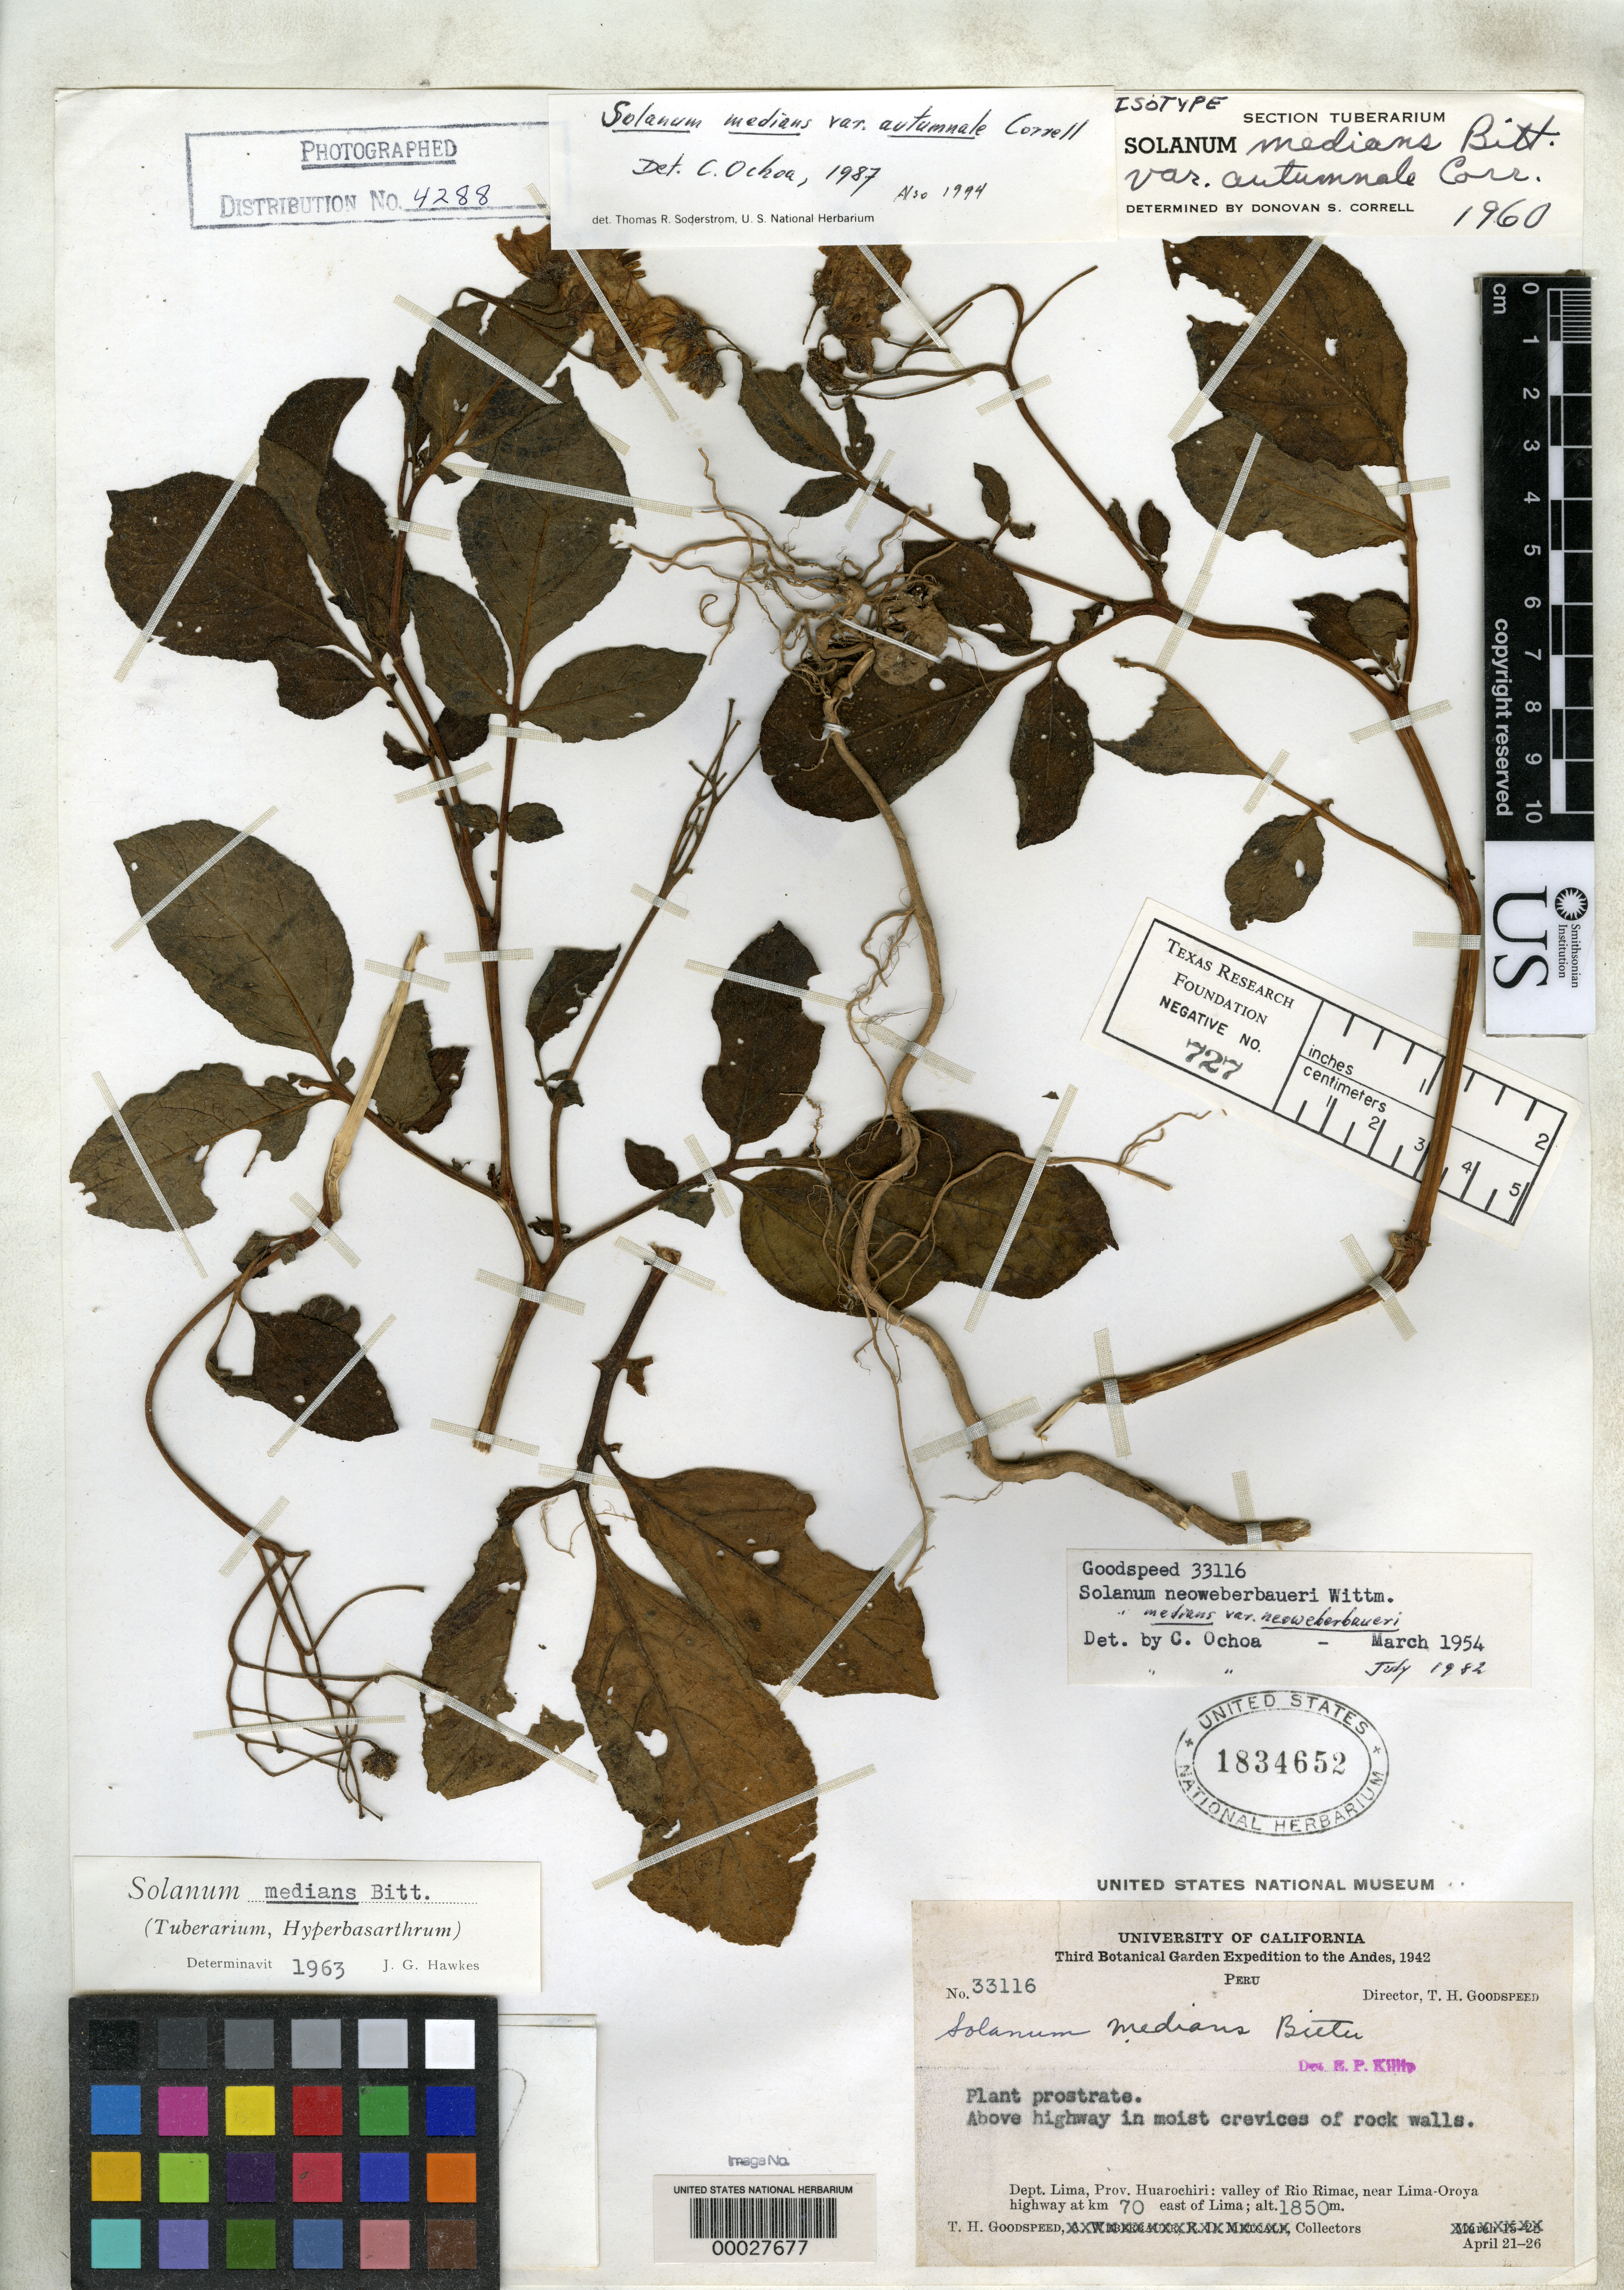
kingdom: Plantae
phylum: Tracheophyta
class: Magnoliopsida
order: Solanales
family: Solanaceae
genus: Solanum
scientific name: Solanum medians var. autumnale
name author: Correll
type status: Isotype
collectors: T. Goodspeed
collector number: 33116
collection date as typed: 21 Apr 1942 to 26 Apr 1942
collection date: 1942-04-21/1942-04-26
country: Peru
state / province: Lima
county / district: Huarochirí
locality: Valley of Rimac River near Lima - Oroya highway, 70 km E of Lima.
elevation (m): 1850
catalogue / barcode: US 1834652